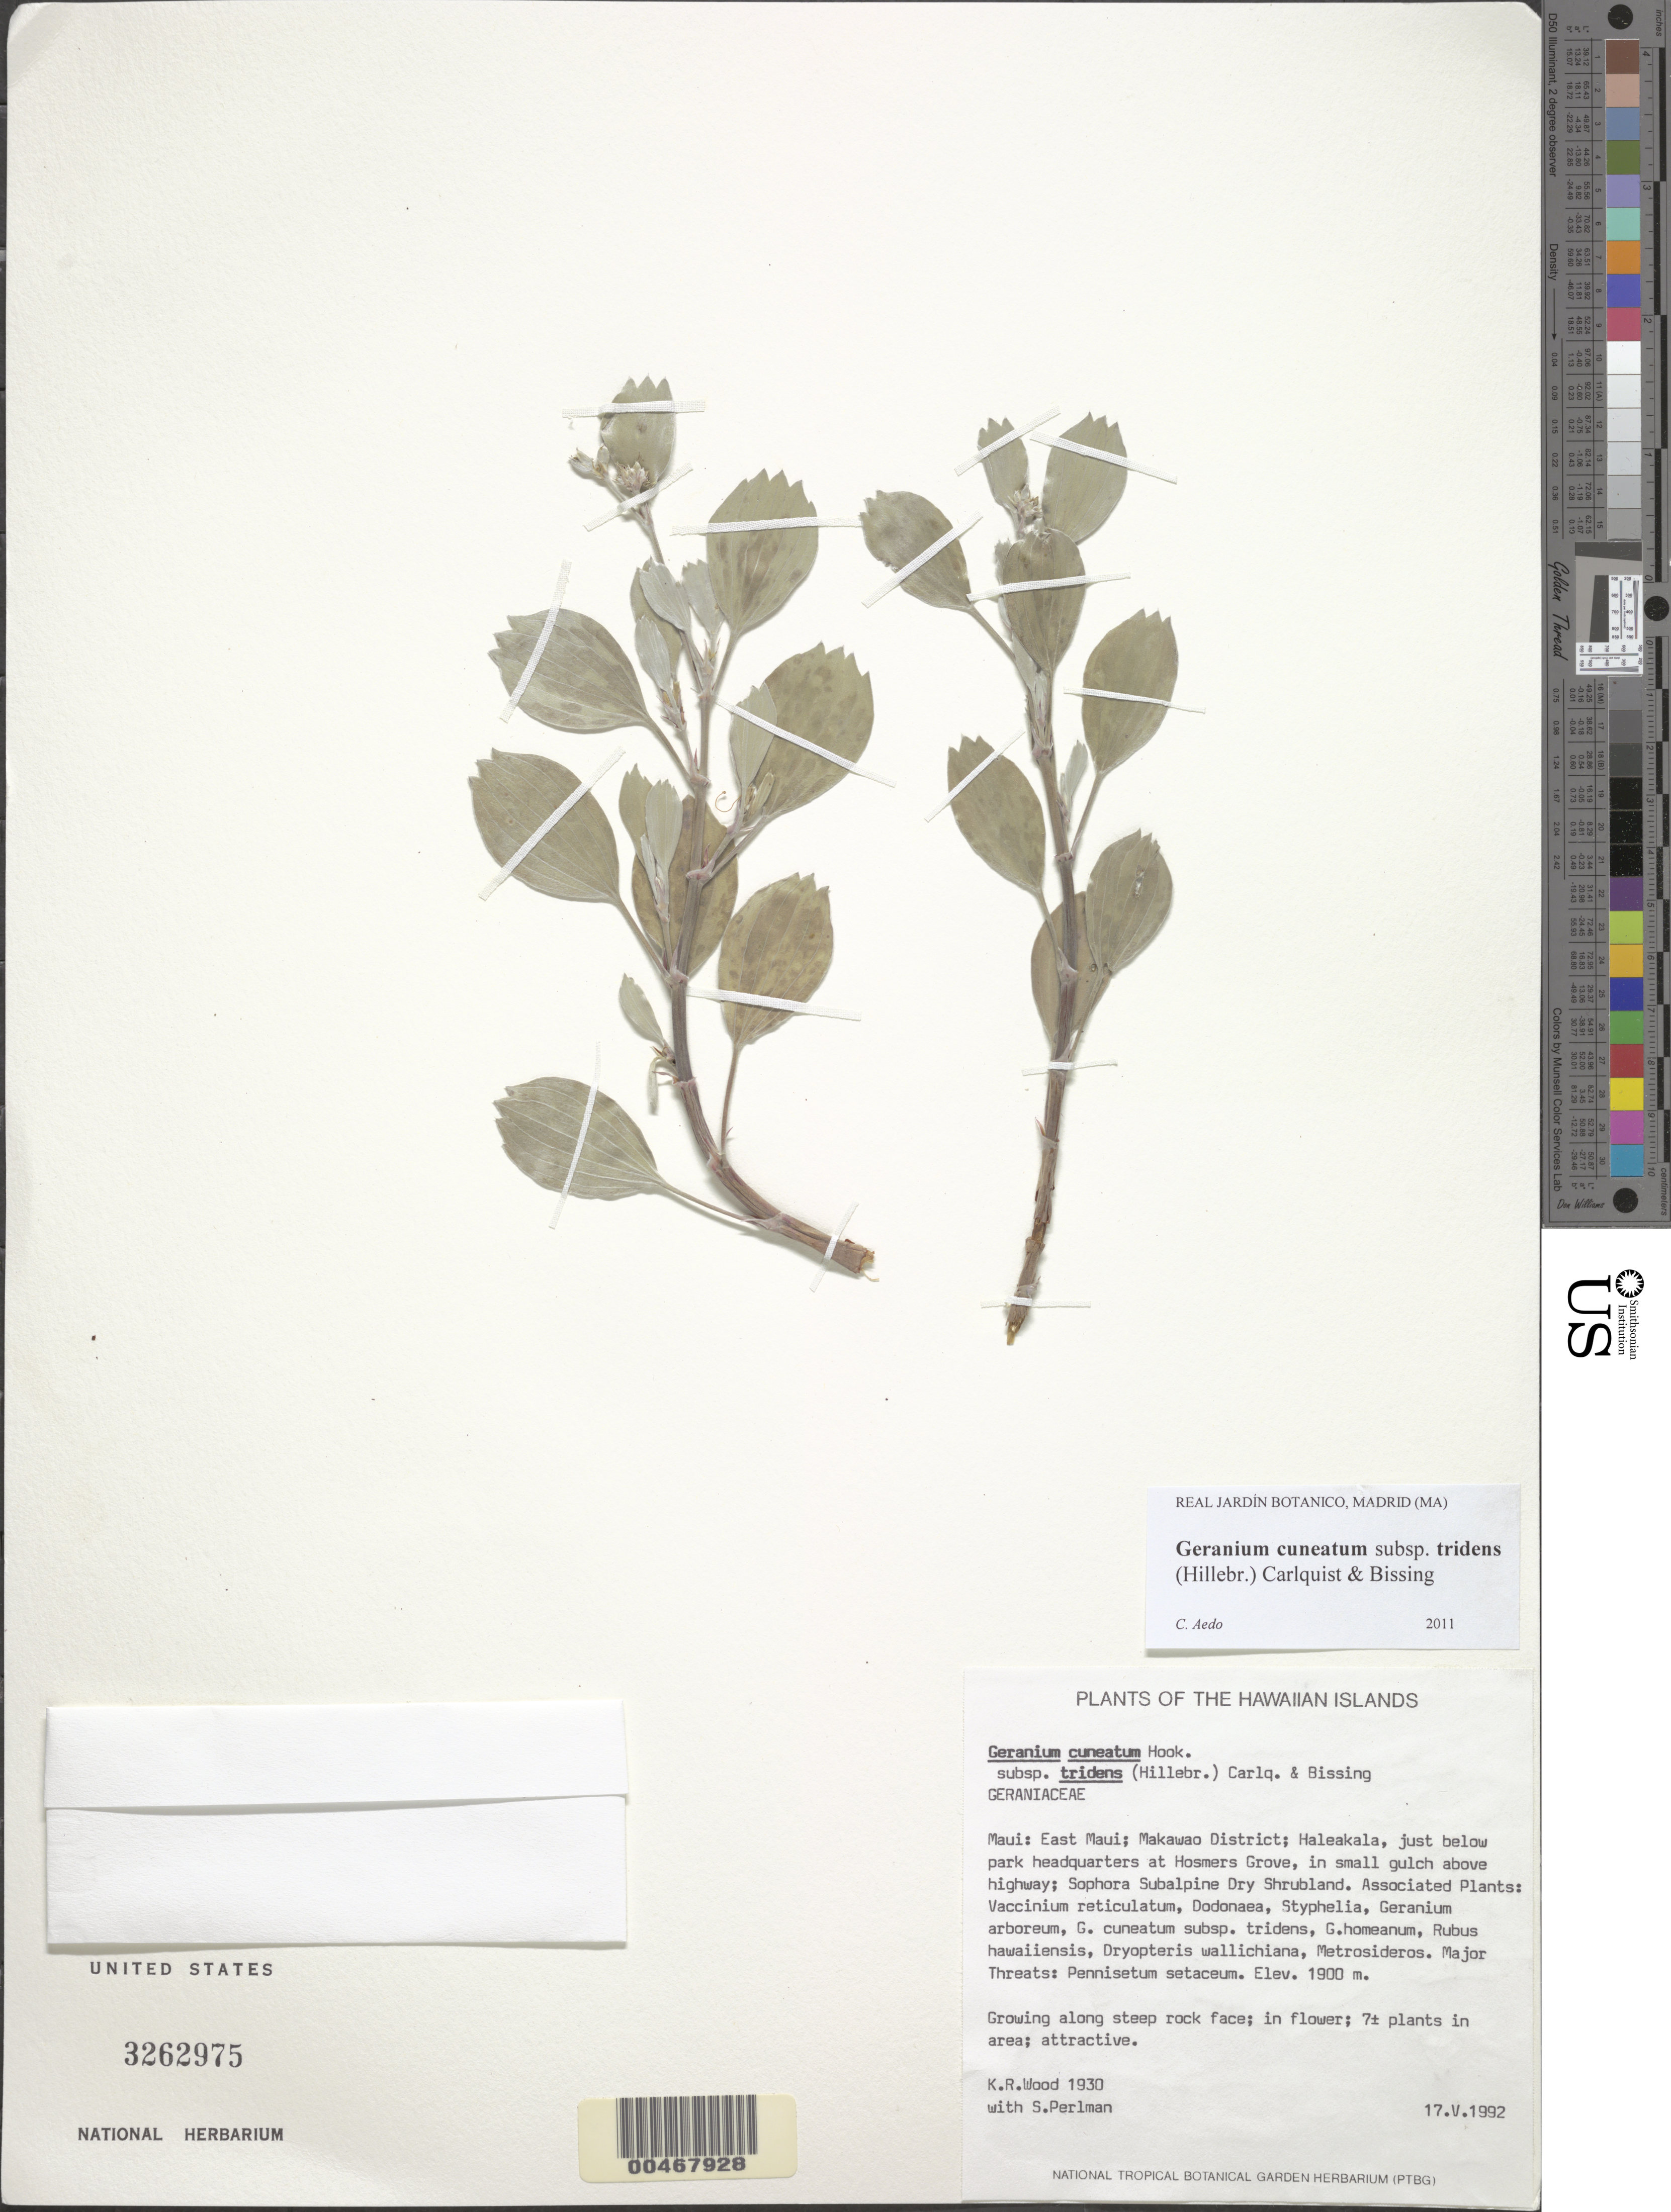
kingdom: Plantae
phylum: Tracheophyta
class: Magnoliopsida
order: Geraniales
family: Geraniaceae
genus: Geranium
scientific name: Geranium cuneatum subsp. tridens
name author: (Hillebr.) Carlquist & Bissing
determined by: Aedo, C.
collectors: K. R. Wood & S. P. Perlman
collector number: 1930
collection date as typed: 17 May 1992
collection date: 1992-05-17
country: United States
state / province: Hawaii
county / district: Maui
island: Maui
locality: E Maui, Makawao Dist, Haleakala, just below park hdqtrs. at Hosmers Grove, in small gucl above highway.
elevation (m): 1900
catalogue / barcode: US 3262975